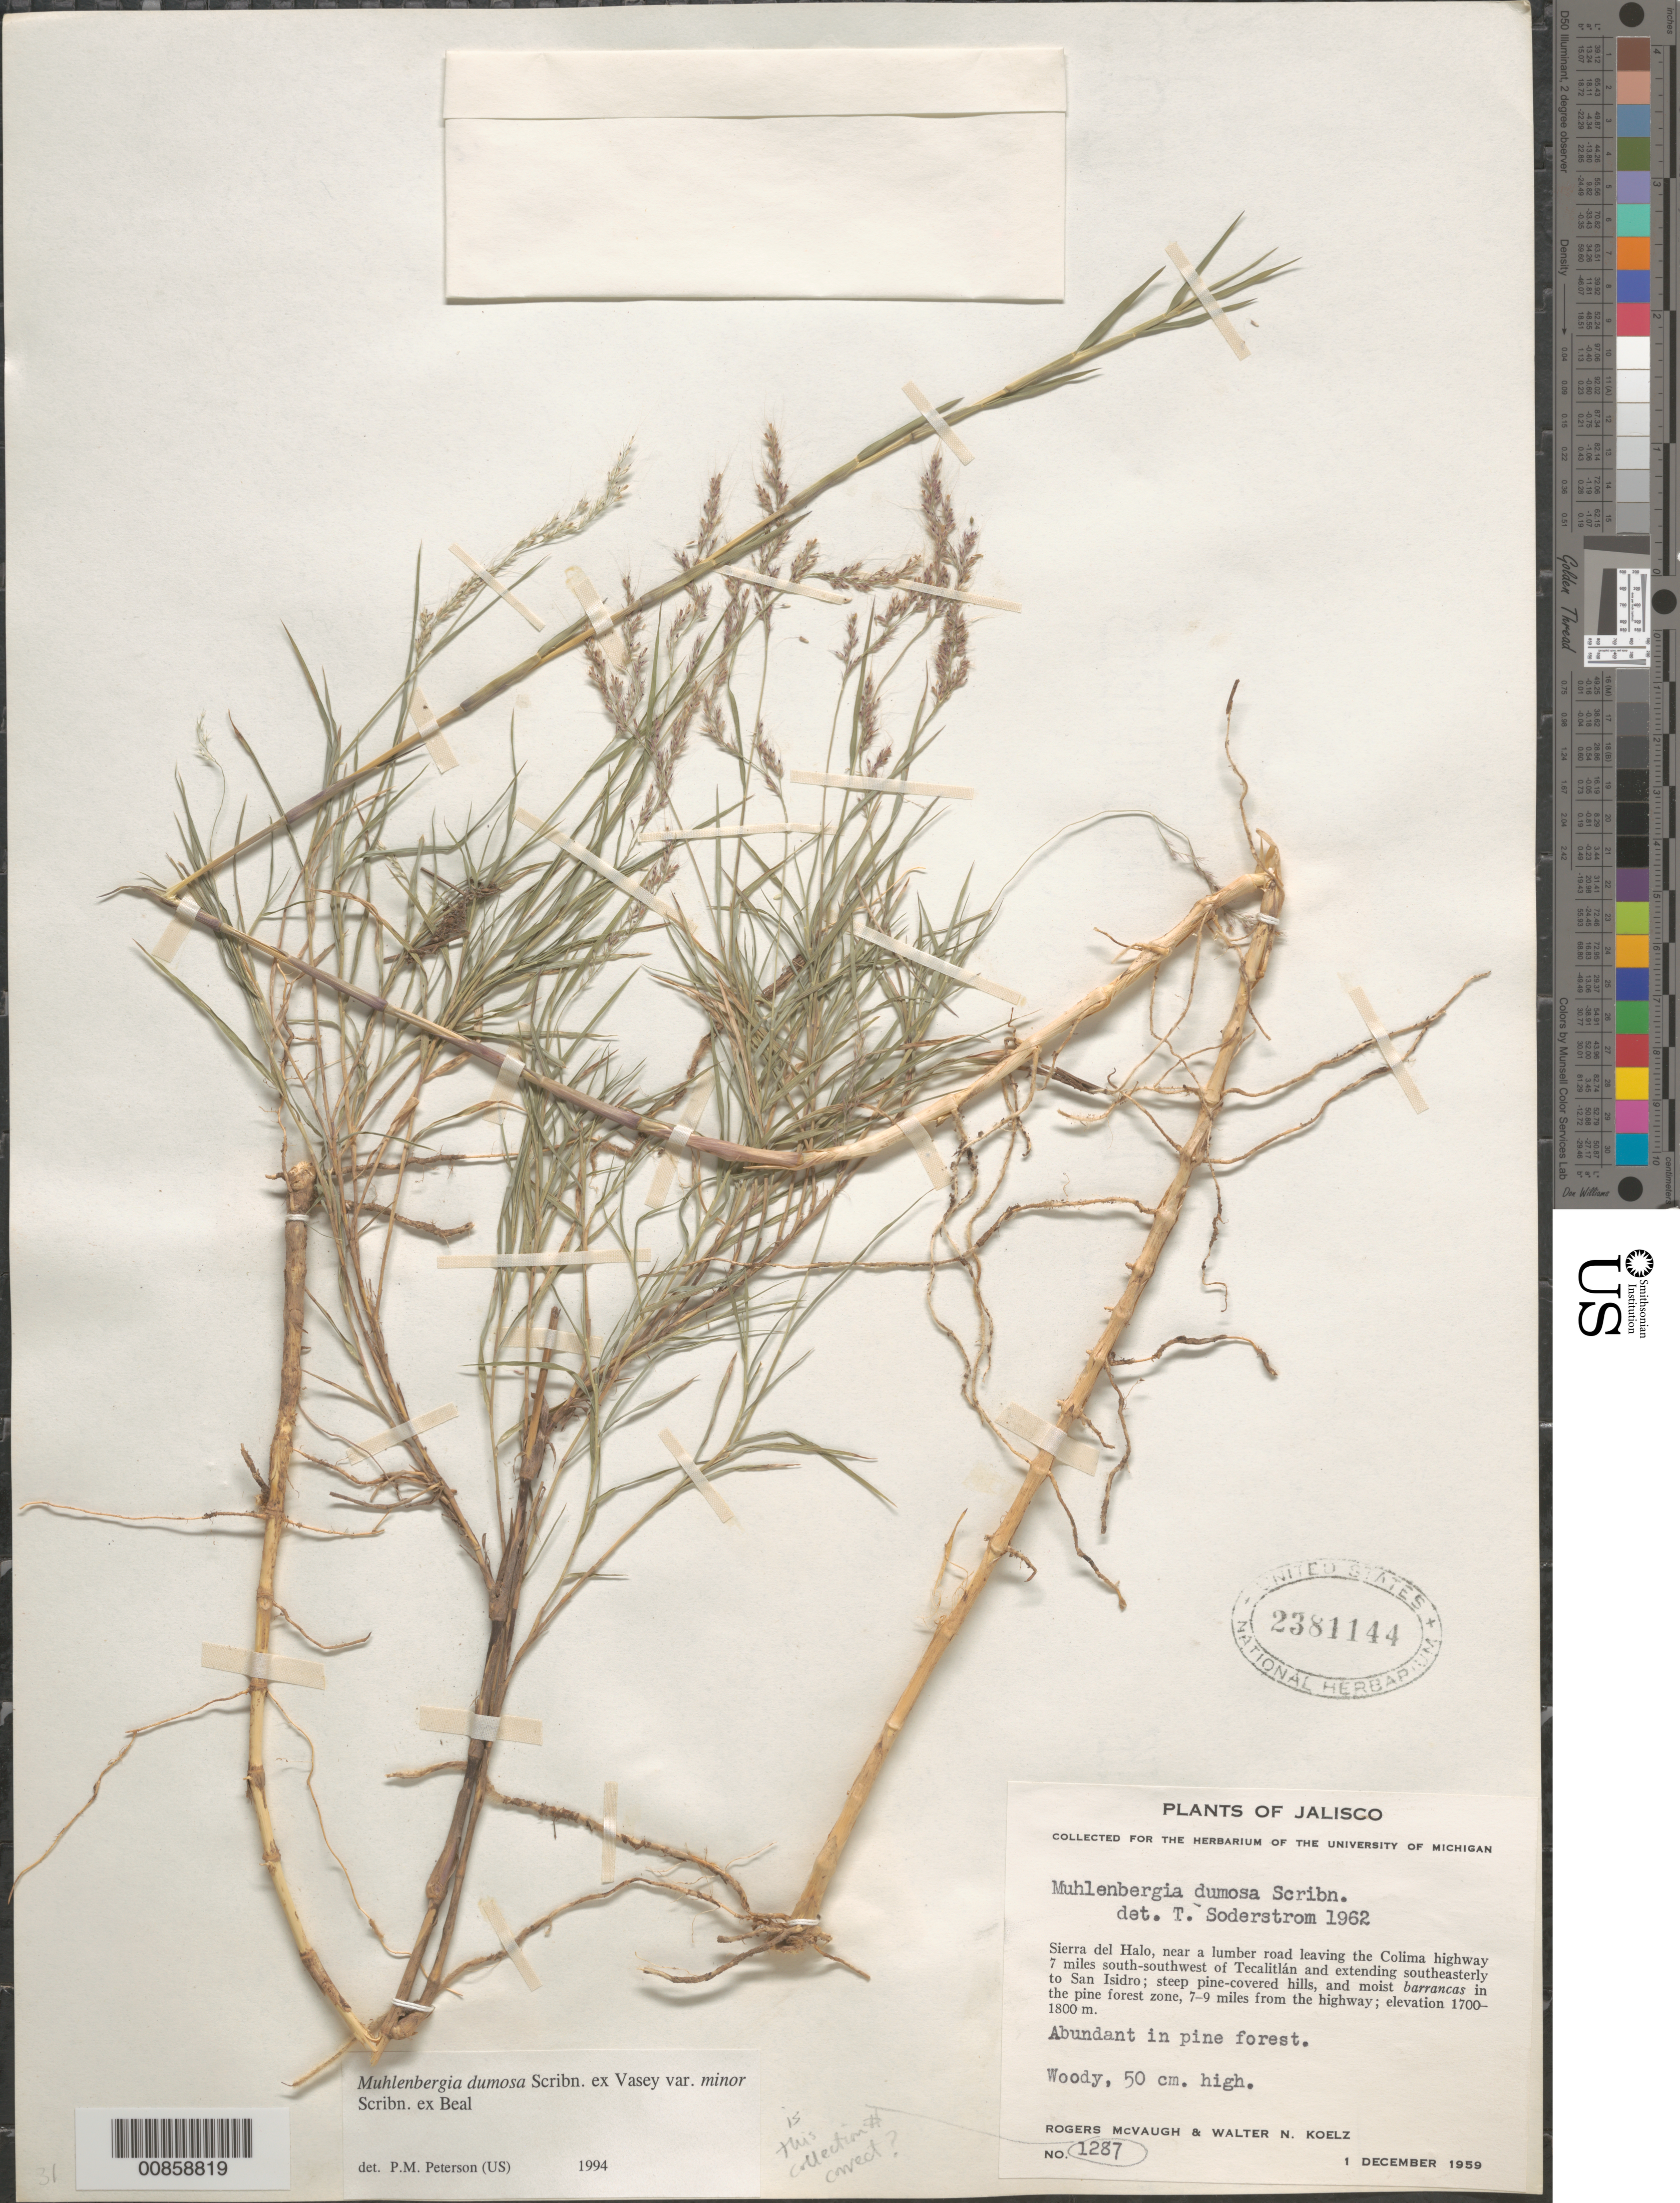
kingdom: Plantae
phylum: Tracheophyta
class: Liliopsida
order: Poales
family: Poaceae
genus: Muhlenbergia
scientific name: Muhlenbergia dumosa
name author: Scribn. ex Vasey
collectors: R. McVaugh & W. N. Koelz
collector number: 1287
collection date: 1959-12-01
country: Mexico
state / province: Jalisco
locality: Sierra del Halo, near a lumber road leaving the Colima highway 7 miles south-southwest of Tecalitlán and extending southeasterly to San Isidro; steep pine-covered hills, and moist barrancas in the pine forest zone, 7-9 miles from the highway.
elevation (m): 1700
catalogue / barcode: US 2381144